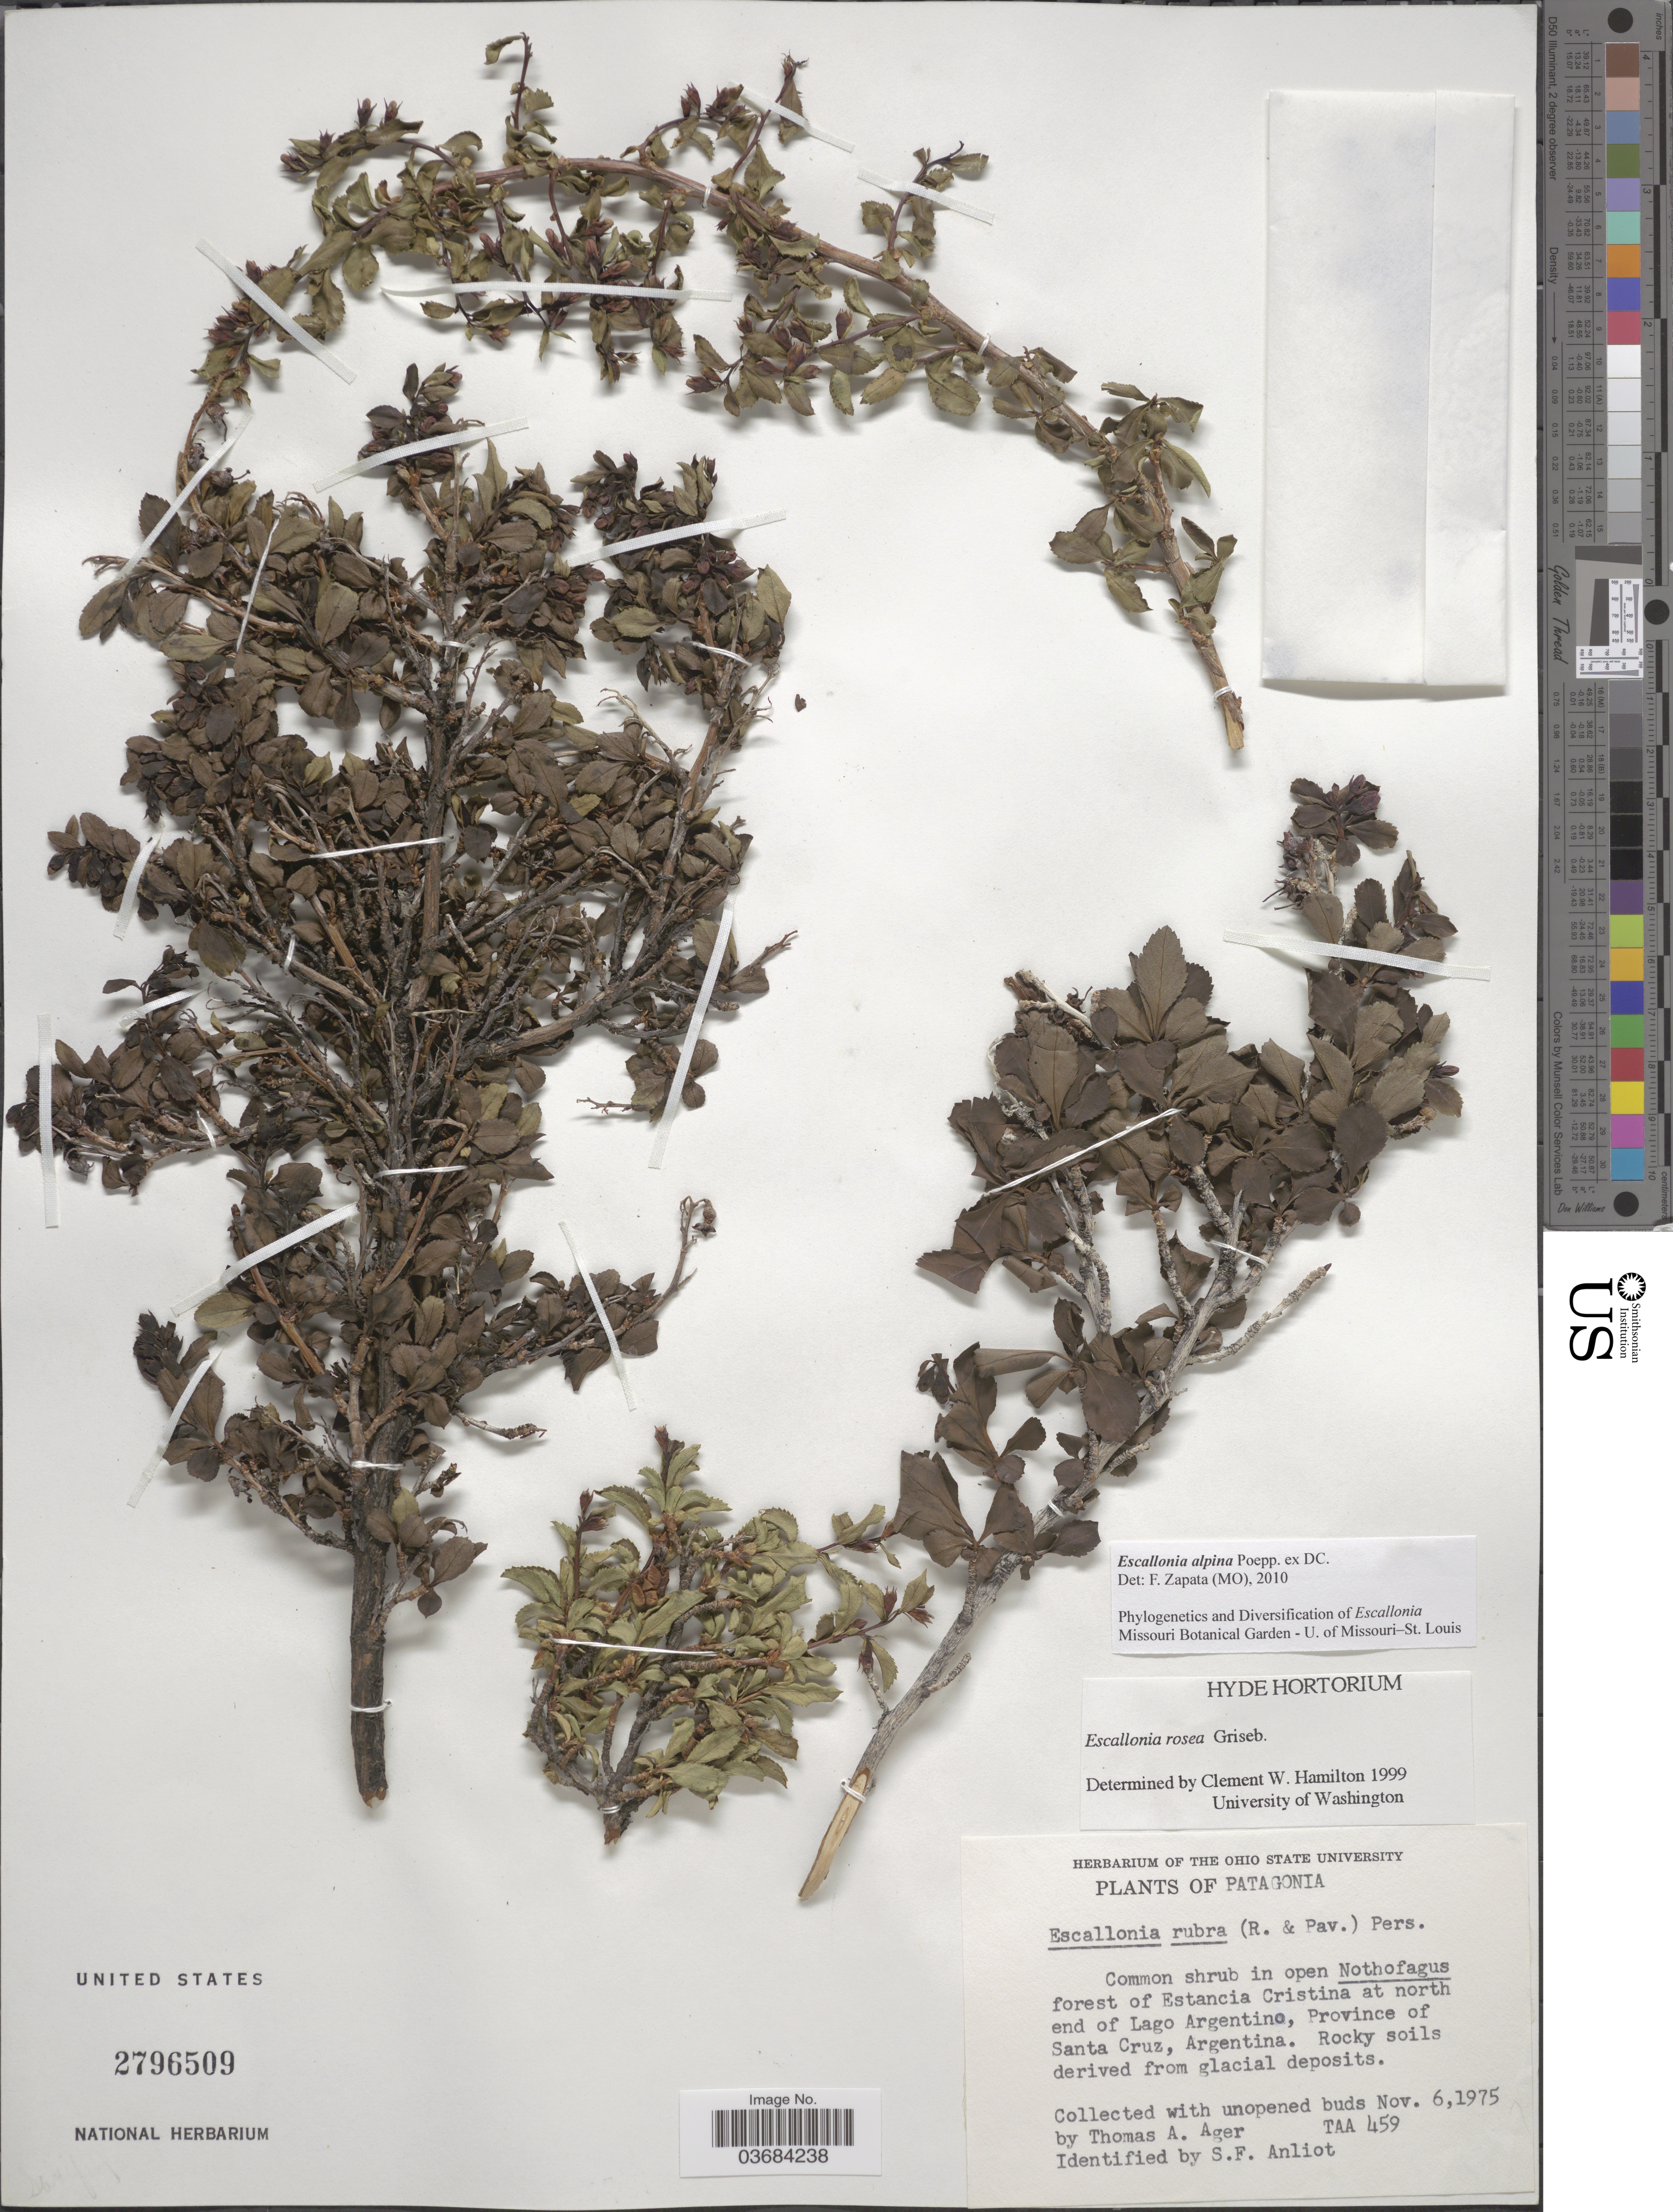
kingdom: Plantae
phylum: Tracheophyta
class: Magnoliopsida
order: Escalloniales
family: Escalloniaceae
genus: Escallonia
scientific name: Escallonia alpina var. alpina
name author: Poepp. ex DC.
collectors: T. A. Ager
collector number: TAA459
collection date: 1975-11-06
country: Argentina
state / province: Santa Cruz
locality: Forest of Estancia Cristina at north end of Lago Argentino.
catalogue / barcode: US 2796509